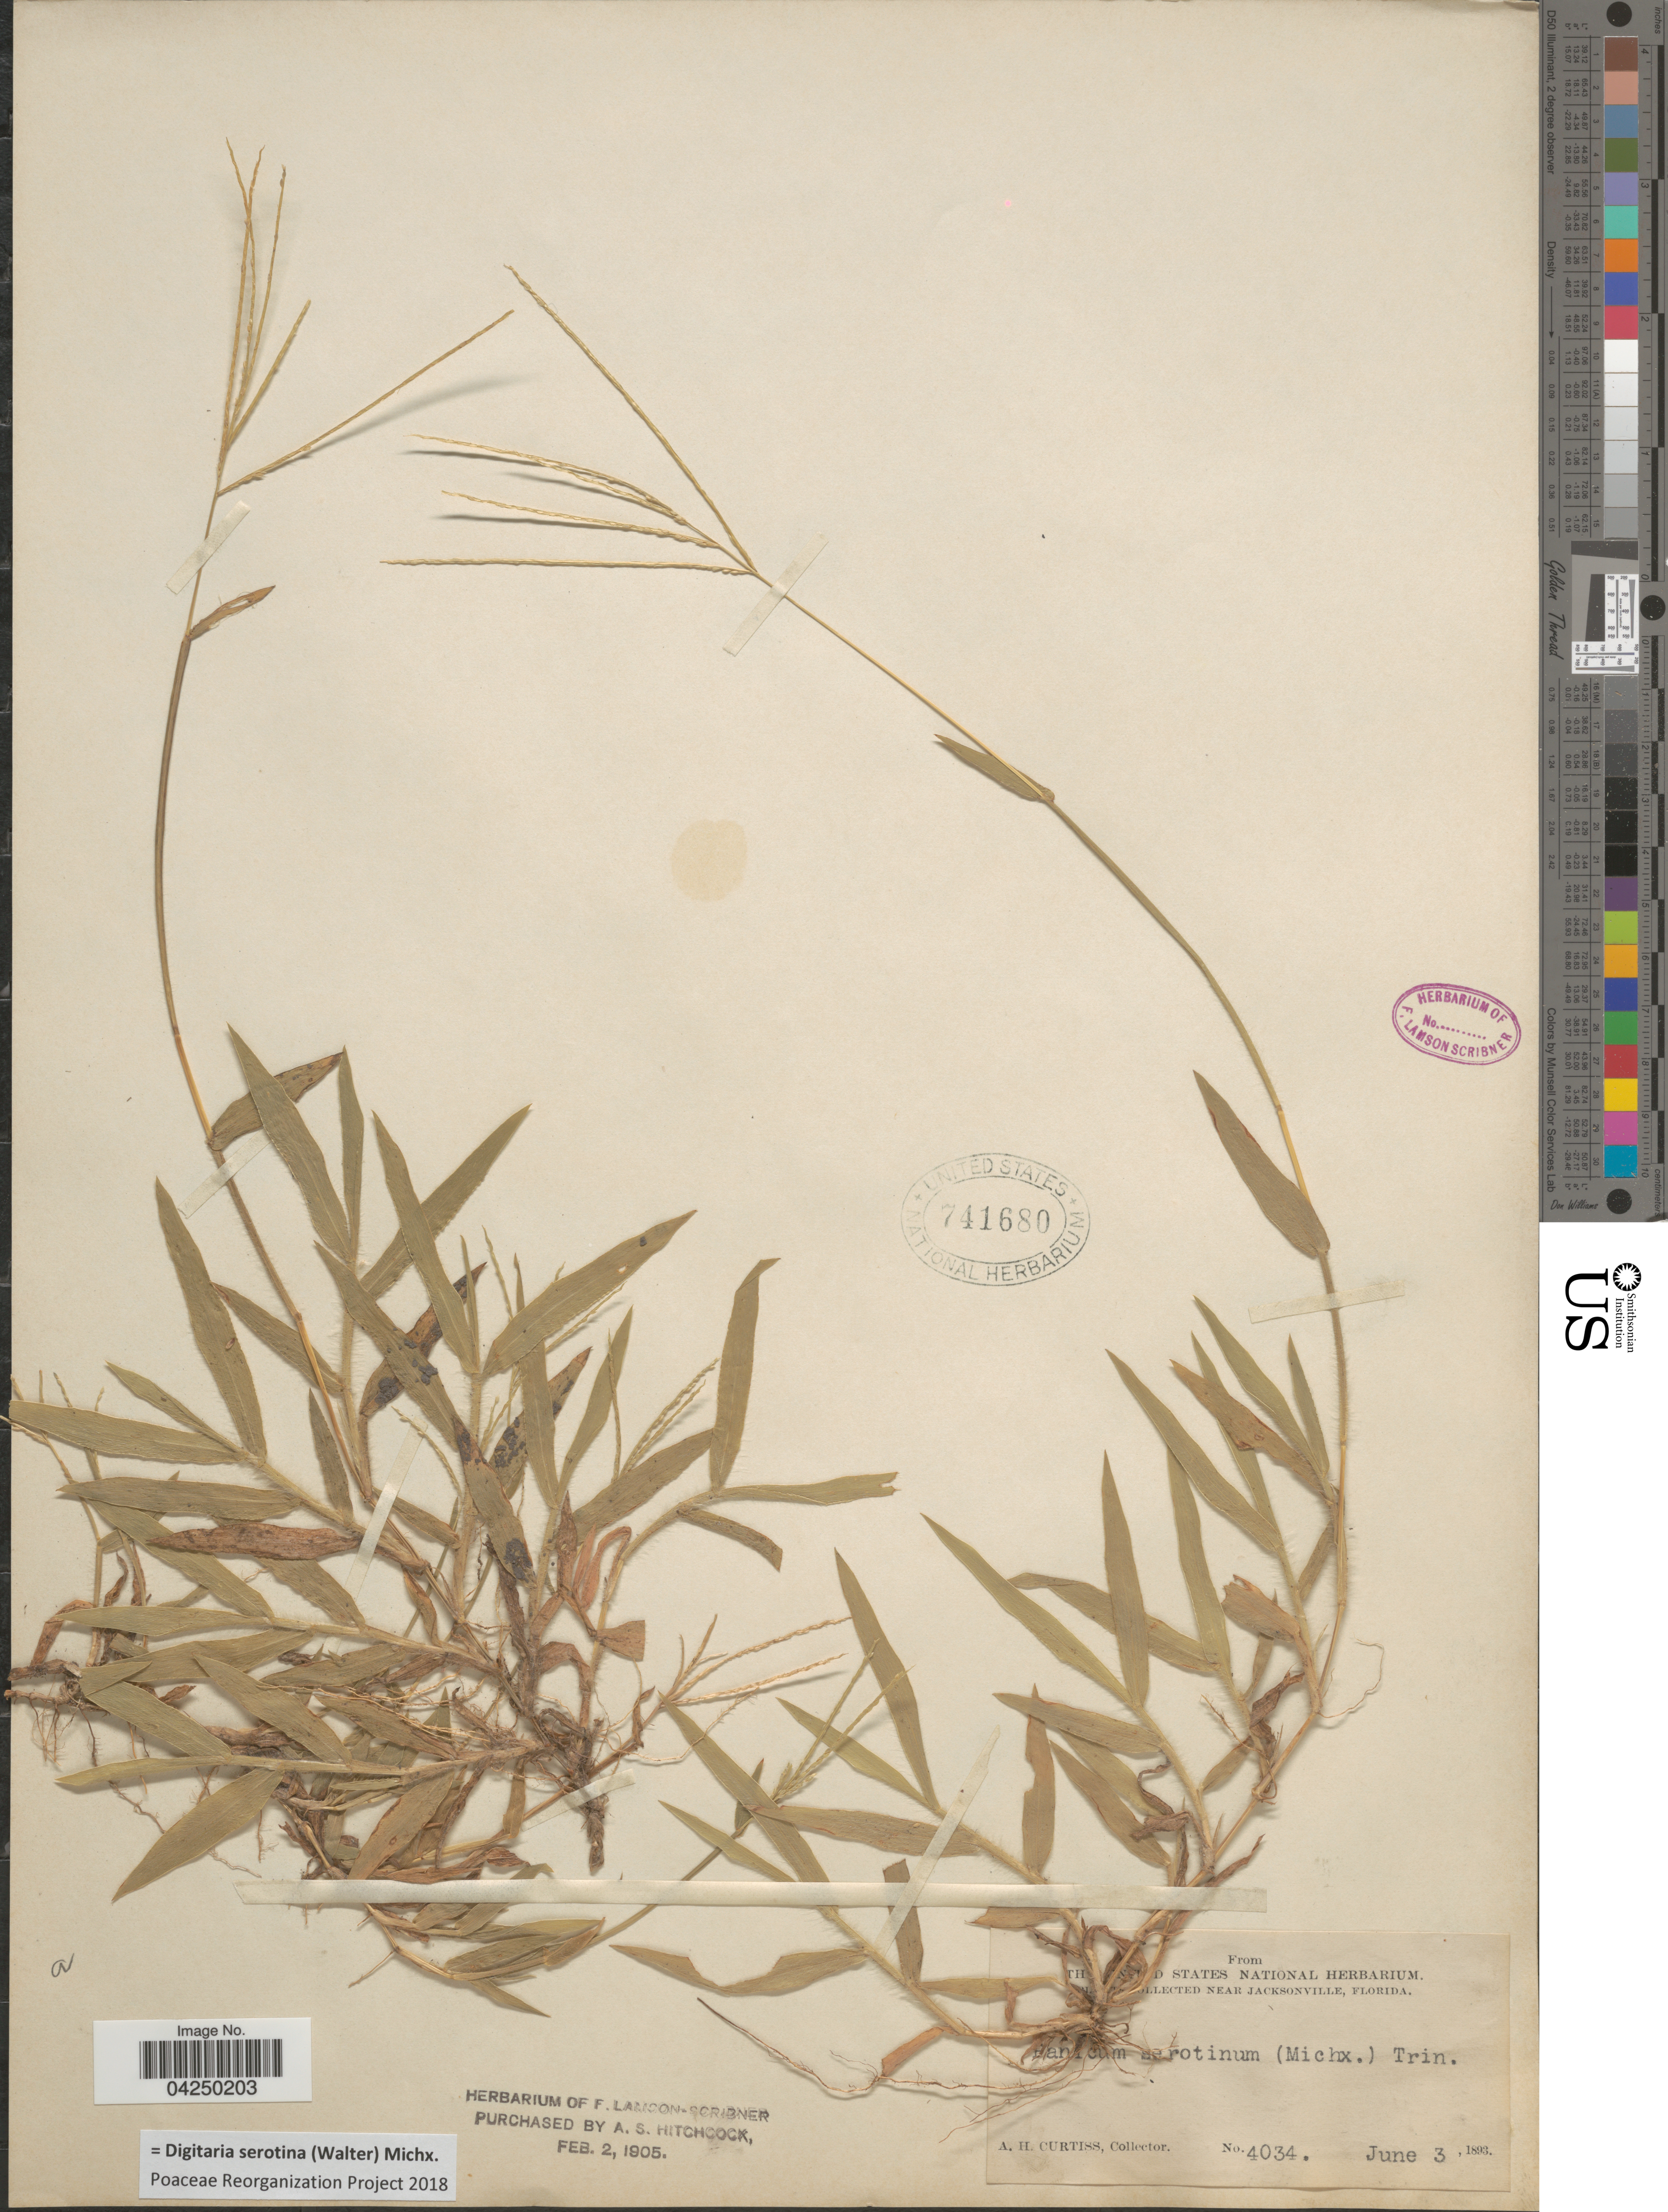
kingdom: Plantae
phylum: Tracheophyta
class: Liliopsida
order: Poales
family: Poaceae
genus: Digitaria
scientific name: Digitaria serotina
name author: (Walter) Michx.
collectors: A. H. Curtiss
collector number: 4034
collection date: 1893-06-03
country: United States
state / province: Florida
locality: Near Jacksonville.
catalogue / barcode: US 741680